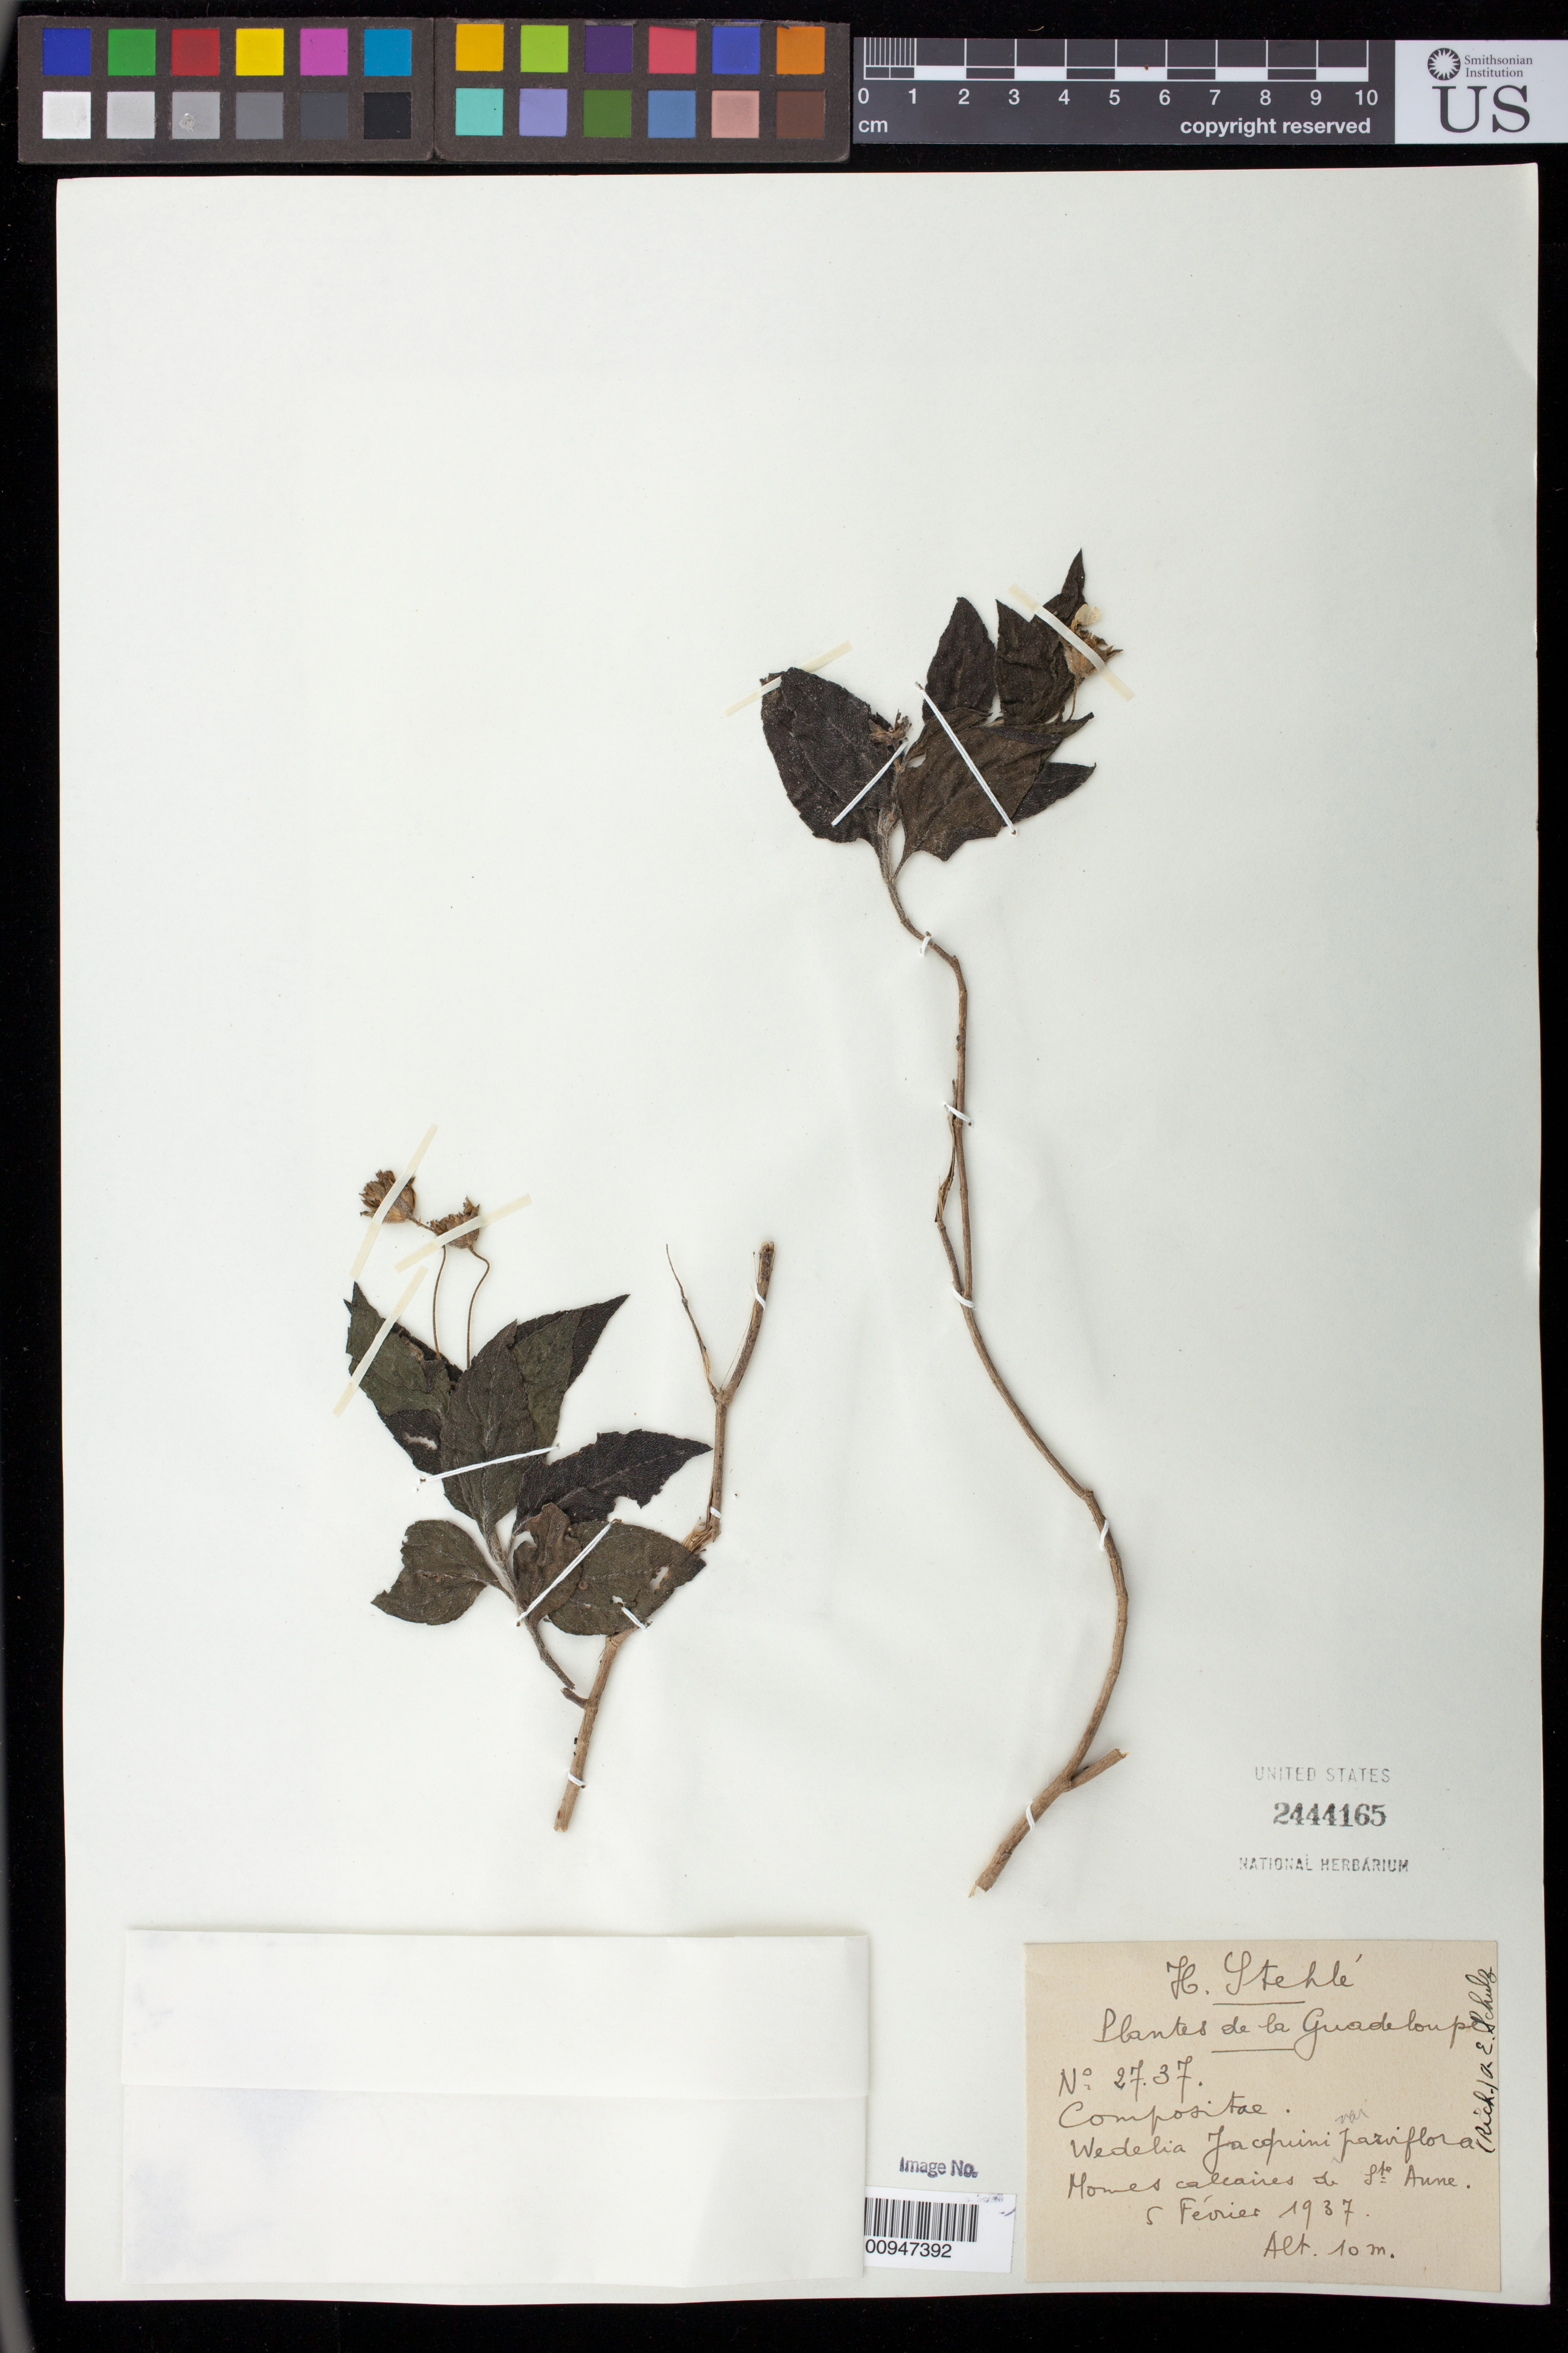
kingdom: Plantae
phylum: Tracheophyta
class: Magnoliopsida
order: Asterales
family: Asteraceae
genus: Wedelia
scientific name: Wedelia calycina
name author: Rich.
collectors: H. Stehlé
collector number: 2737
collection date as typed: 05 Feb 1937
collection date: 1937-02-05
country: Guadeloupe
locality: Mornes de St. Anne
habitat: Mornes calcaires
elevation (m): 10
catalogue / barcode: US 2444165